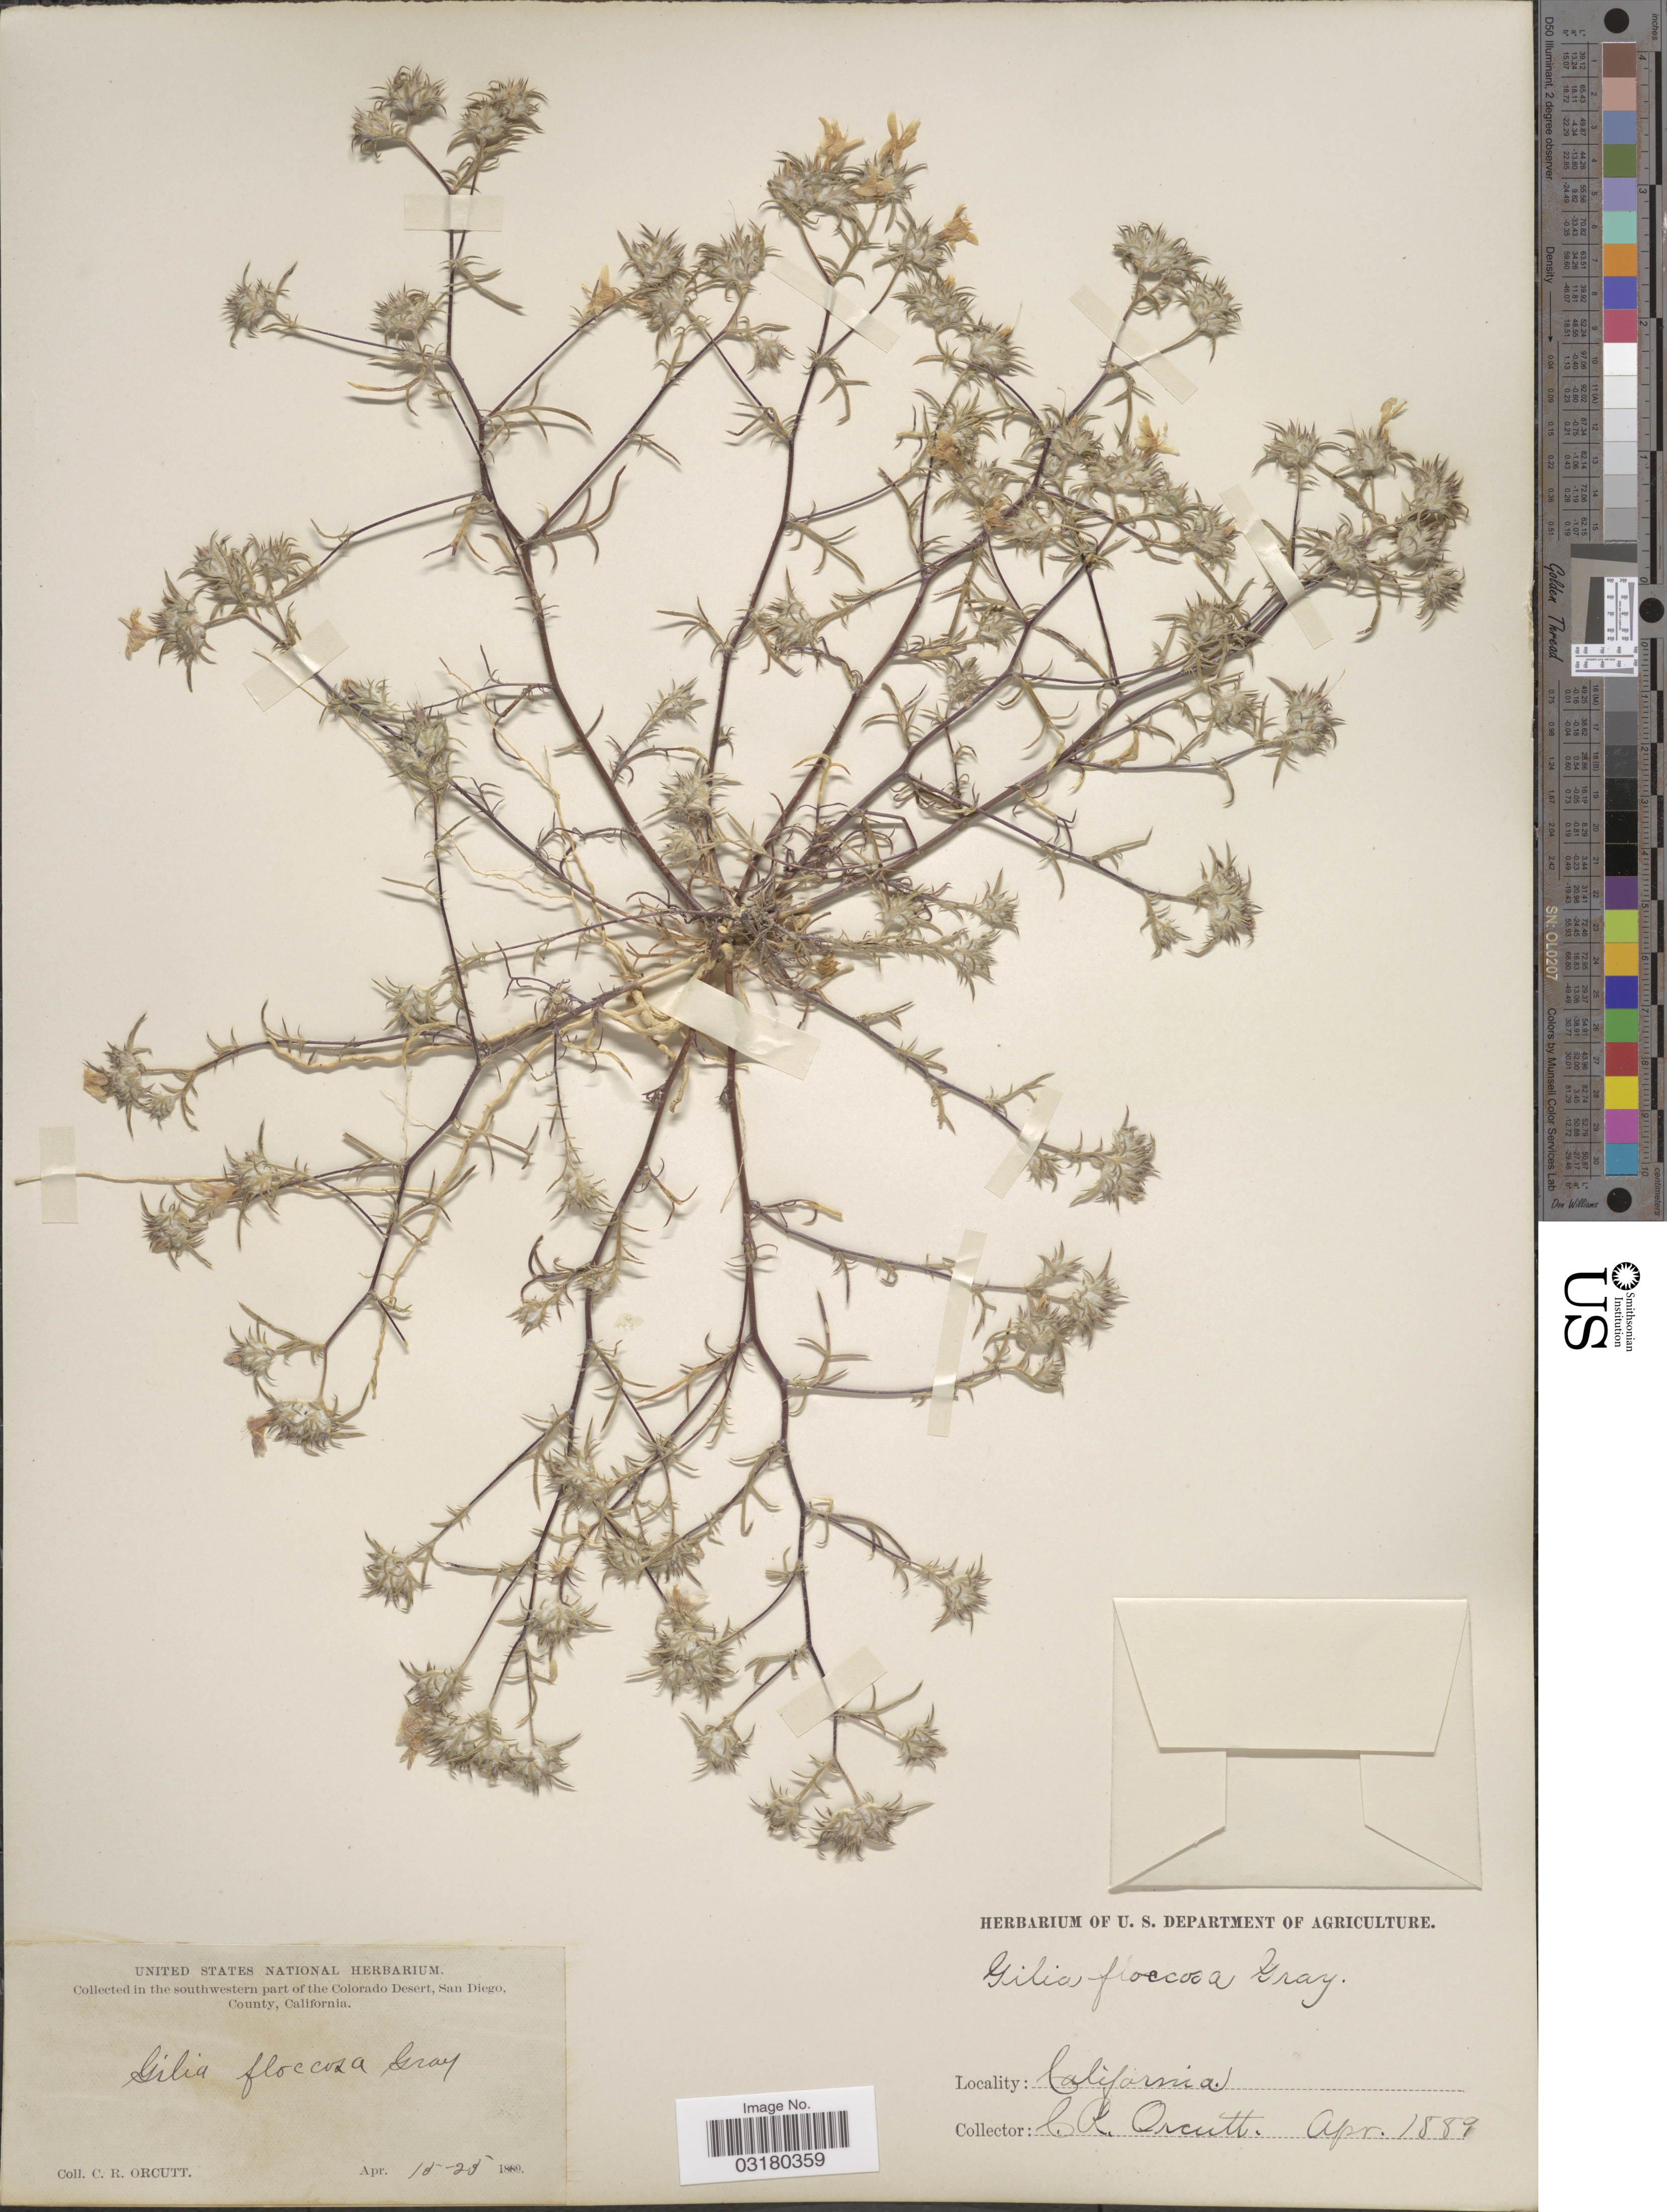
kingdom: Plantae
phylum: Tracheophyta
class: Magnoliopsida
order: Ericales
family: Polemoniaceae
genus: Eriastrum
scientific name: Eriastrum sp.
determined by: Strong, Mark T., (BOT), Smithsonian Institution - National Museum of Natural History (UNITED STATES)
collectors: C. R. Orcutt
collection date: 1889-04-15/1889-04-25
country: United States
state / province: California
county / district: San Diego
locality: In the southwestern part of the Colorado Desert, San Diego County.